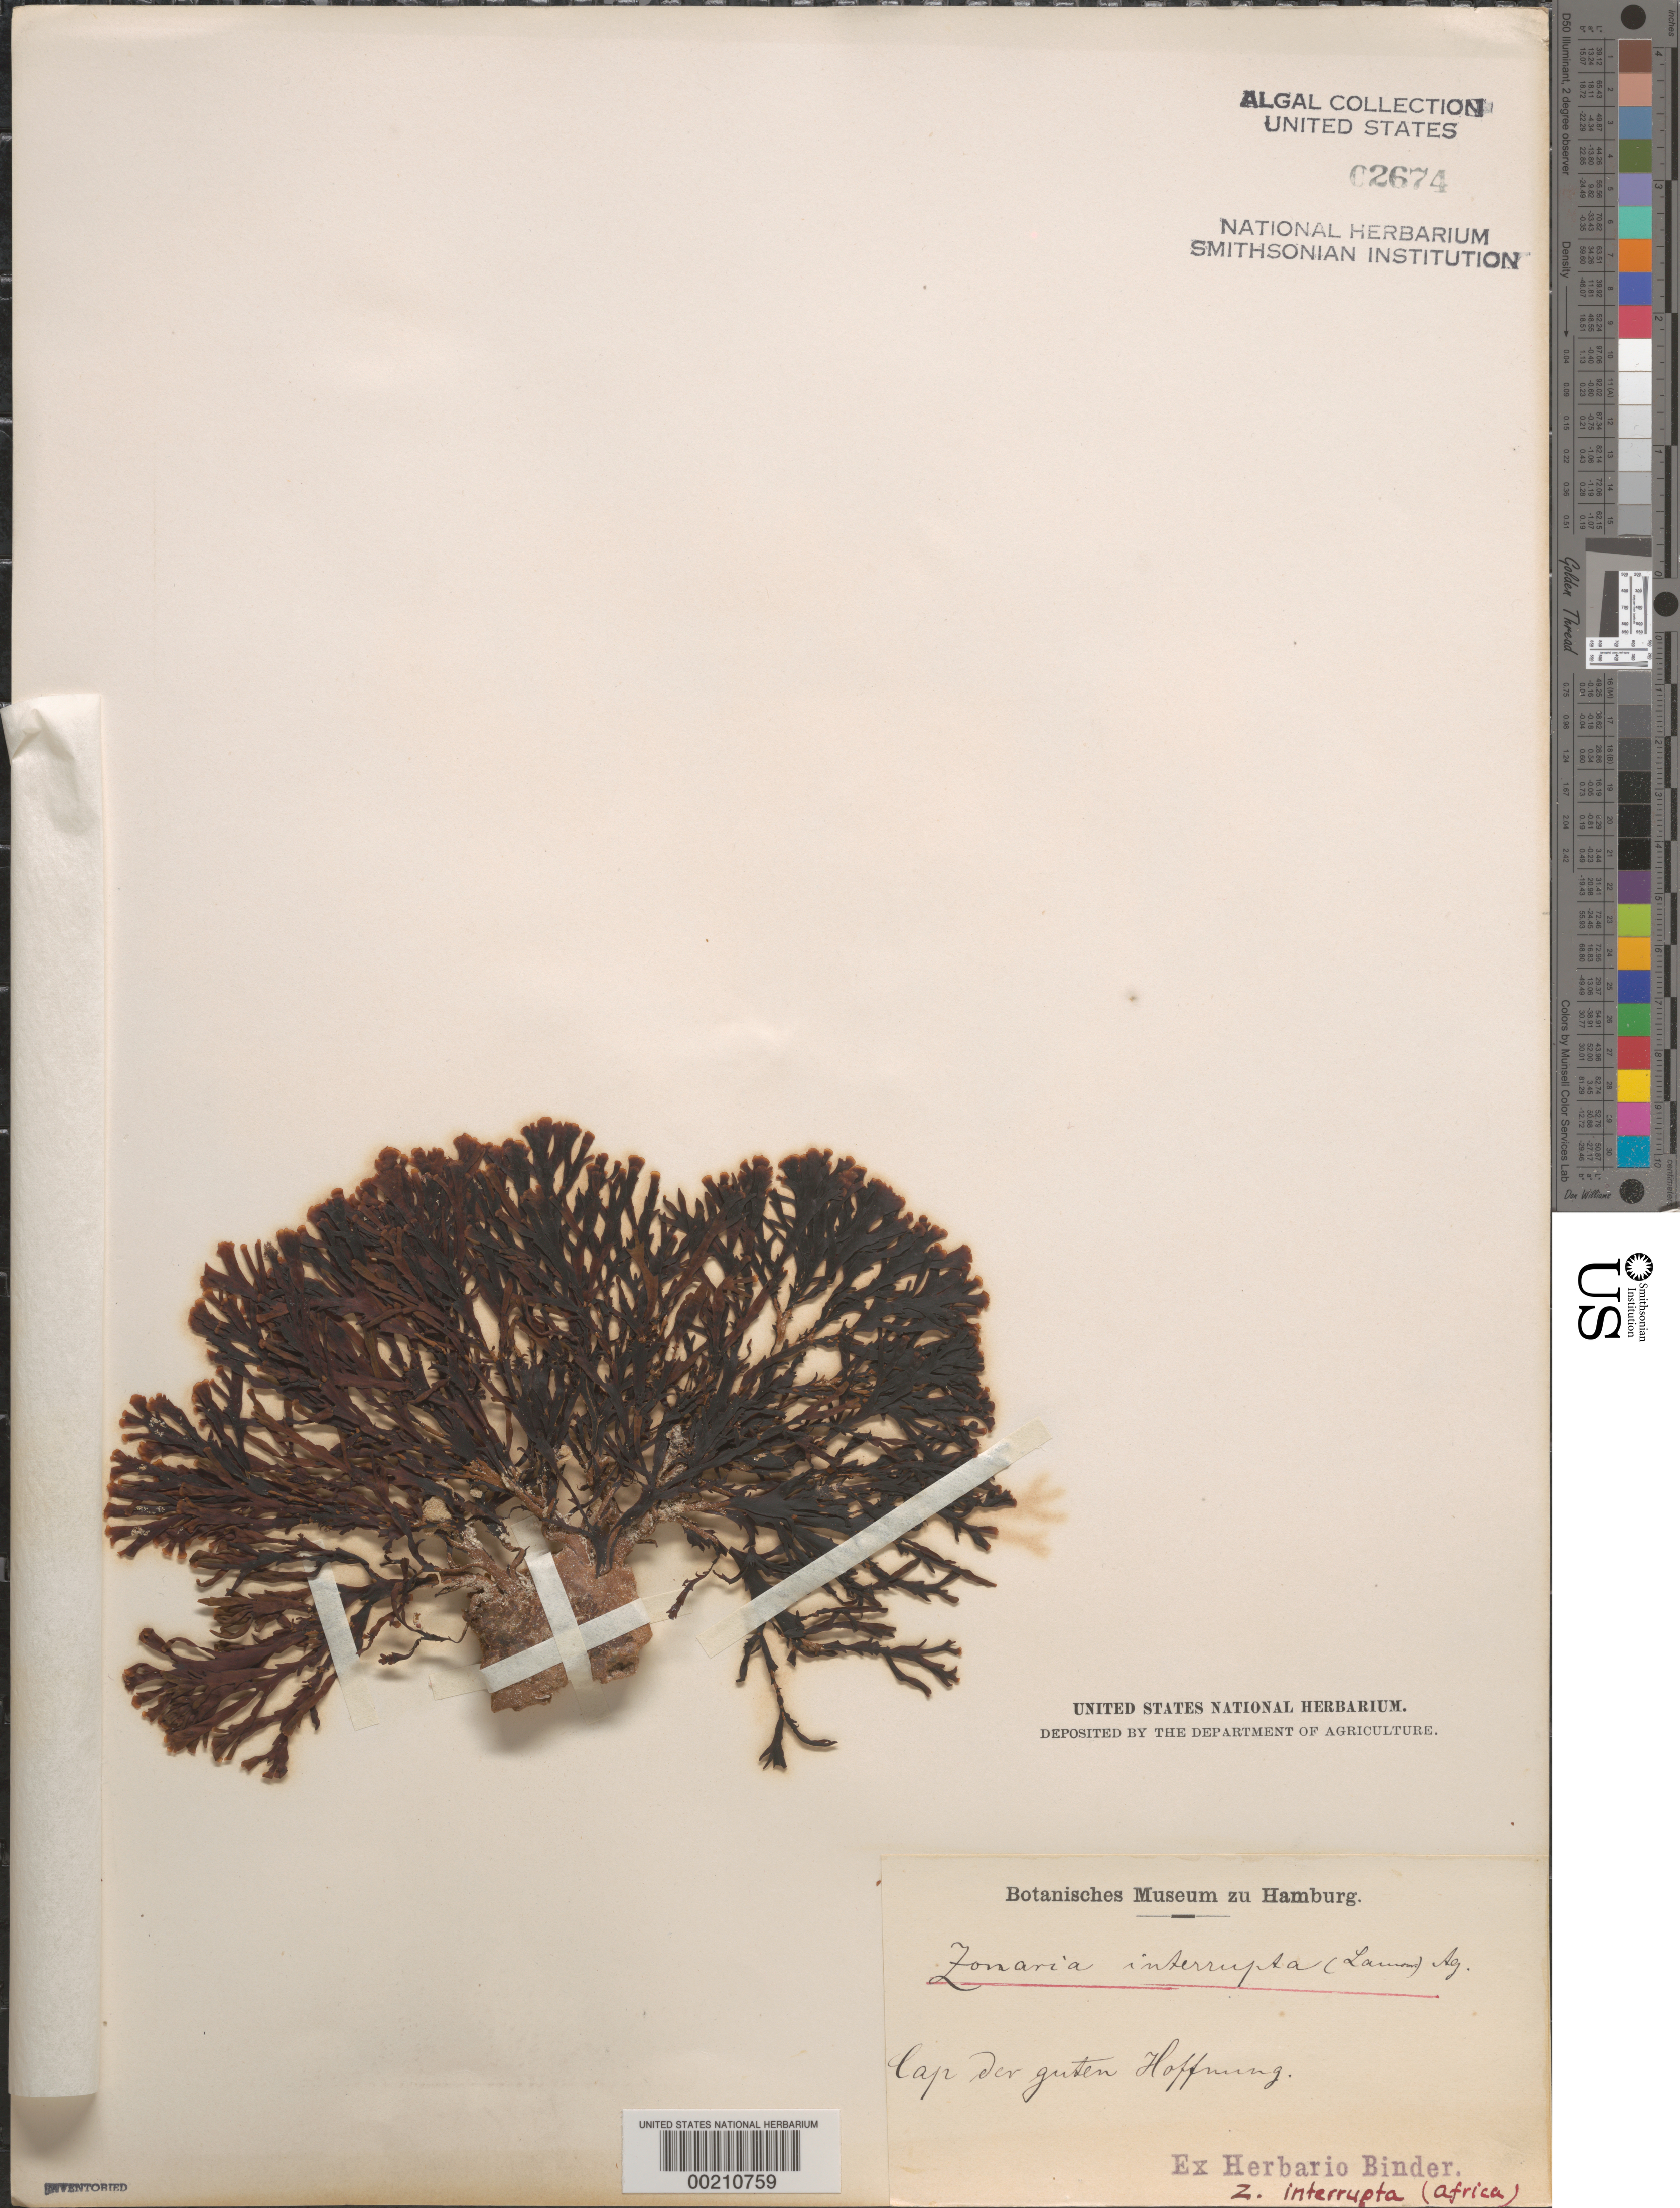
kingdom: Chromista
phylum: Ochrophyta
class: Phaeophyceae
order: Dictyotales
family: Dictyotaceae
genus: Zonaria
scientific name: Zonaria subarticulata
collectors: F. Binder (herbarium)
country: South Africa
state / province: Western Cape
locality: Cape of Good Hope (Cap der guten Hoffnung)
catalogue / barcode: US 2674